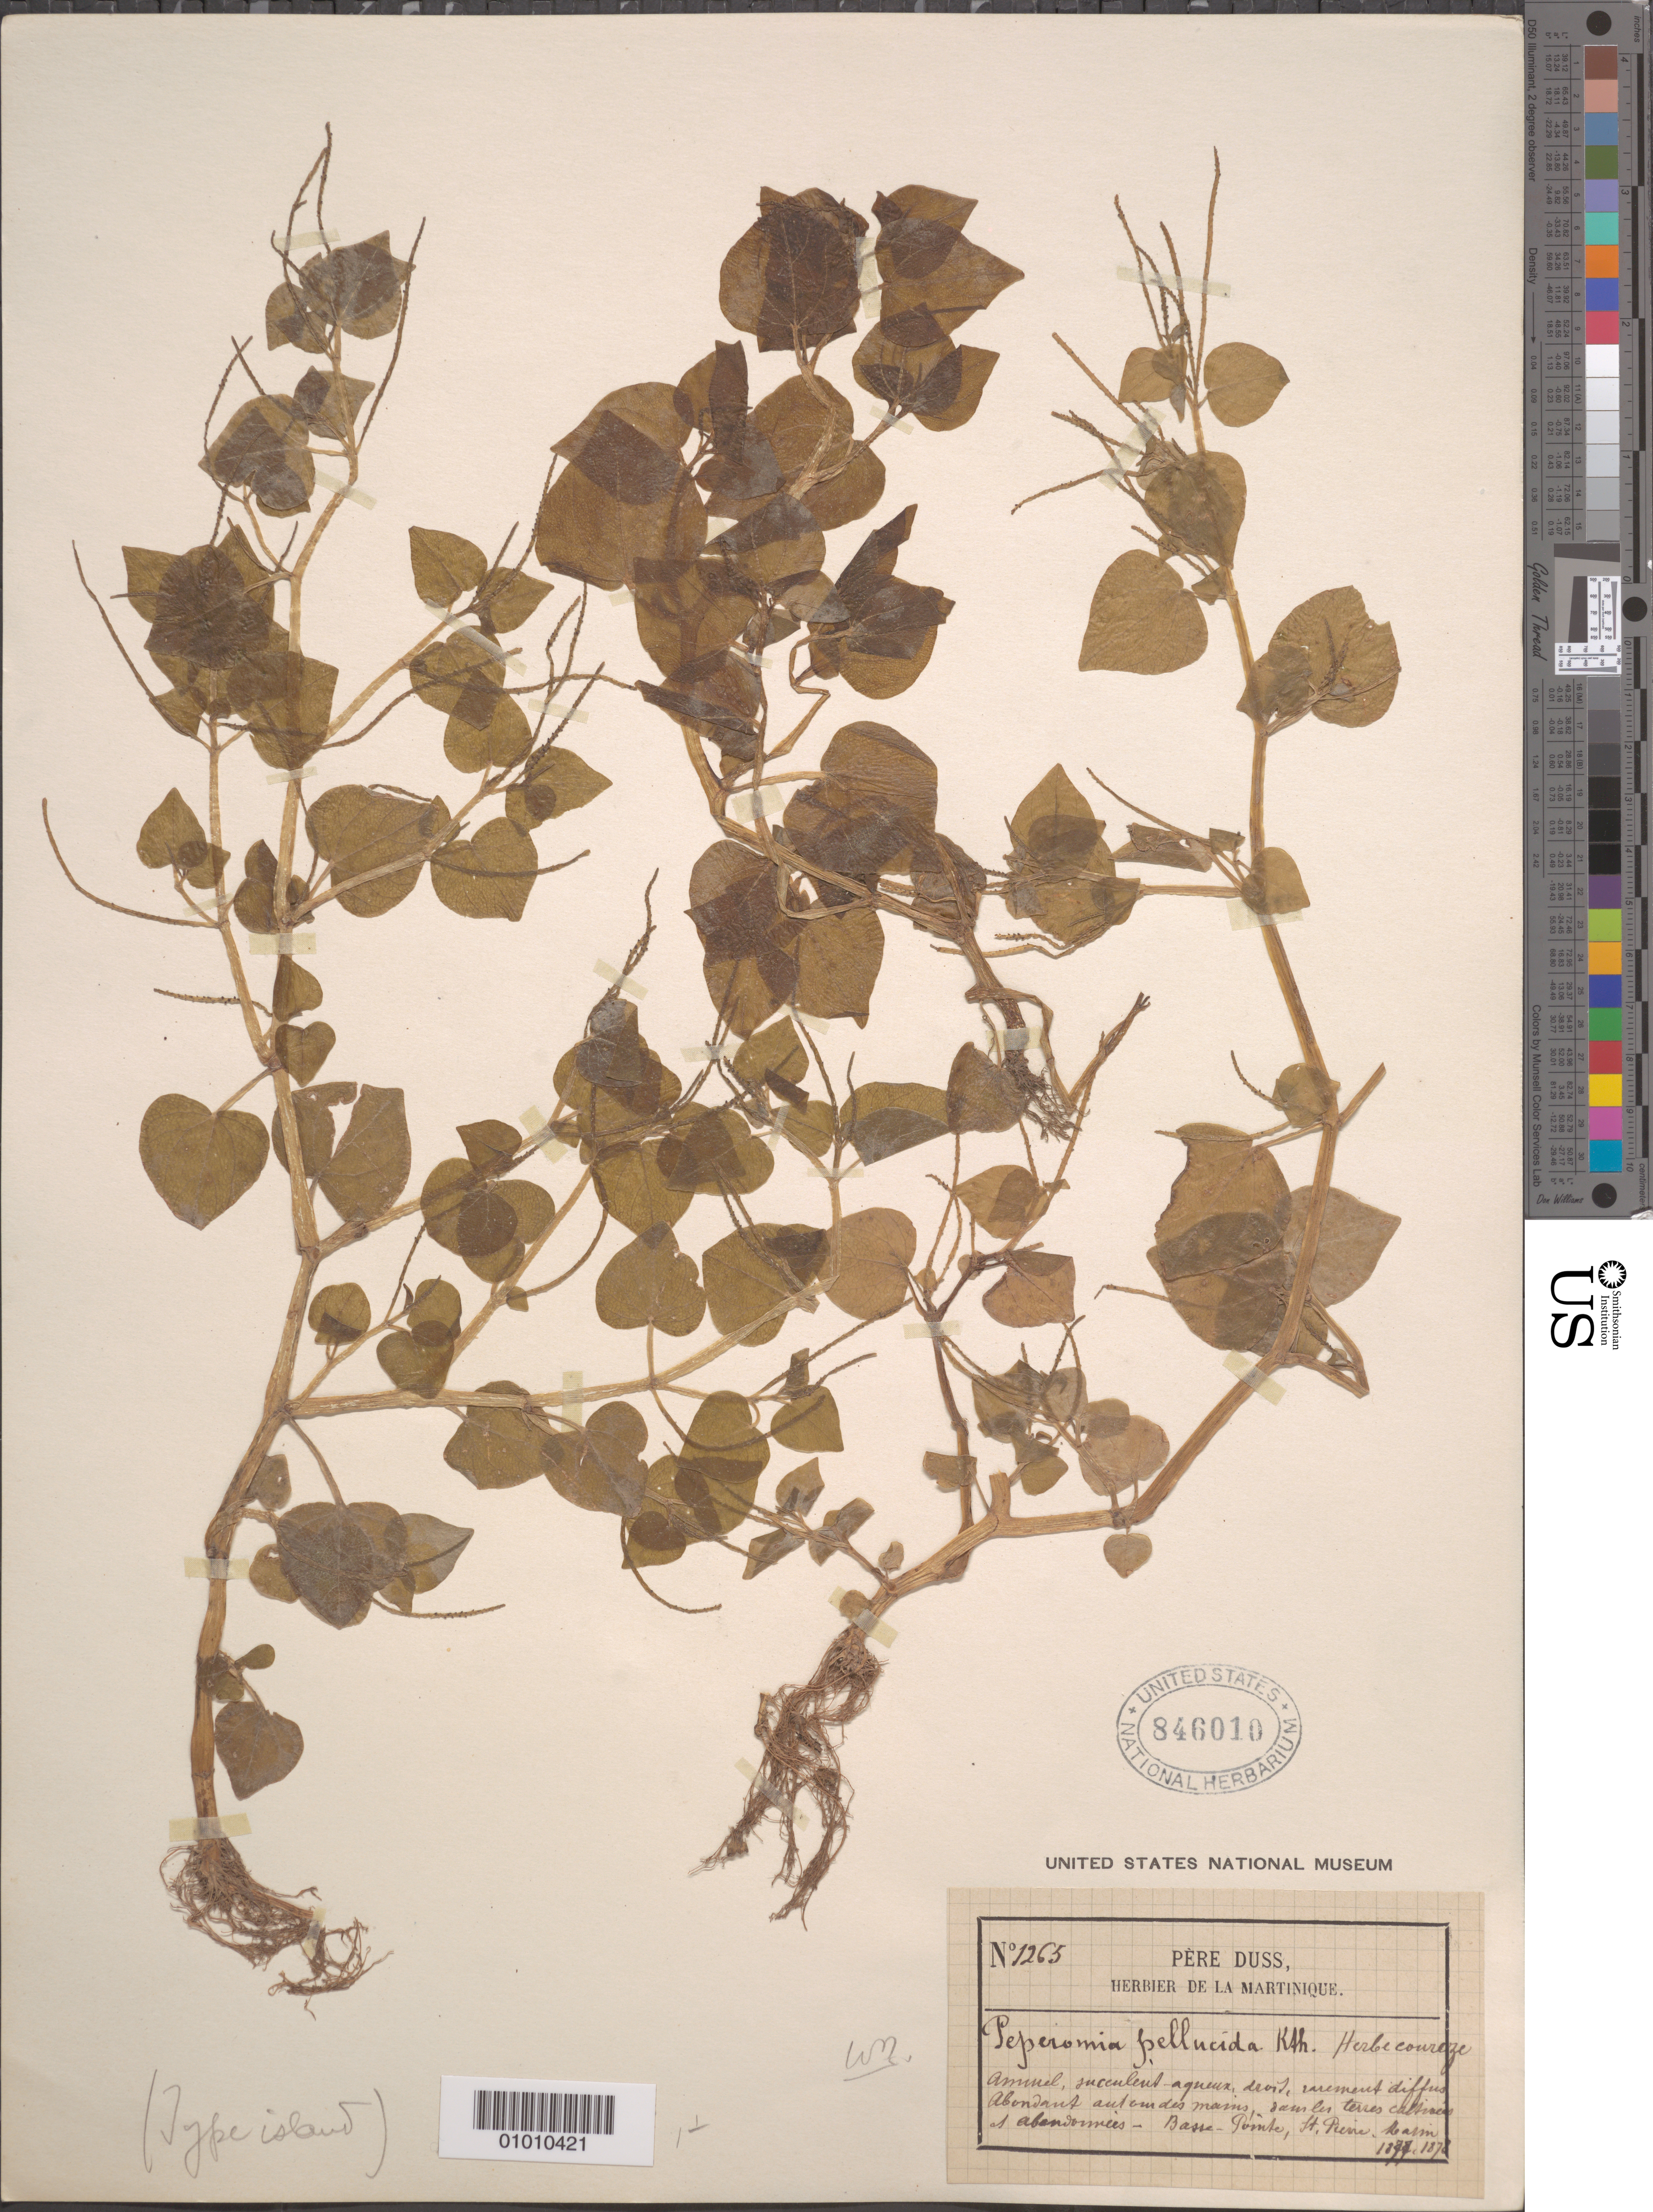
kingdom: Plantae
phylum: Tracheophyta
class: Magnoliopsida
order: Piperales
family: Piperaceae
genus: Peperomia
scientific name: Peperomia pellucida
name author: (L.) Kunth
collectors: Père Duss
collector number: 1265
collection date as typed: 1877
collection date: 1877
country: Martinique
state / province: Saint-Pierre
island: Martinique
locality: Basse-Pointe. St. Pierre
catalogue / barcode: US 846010